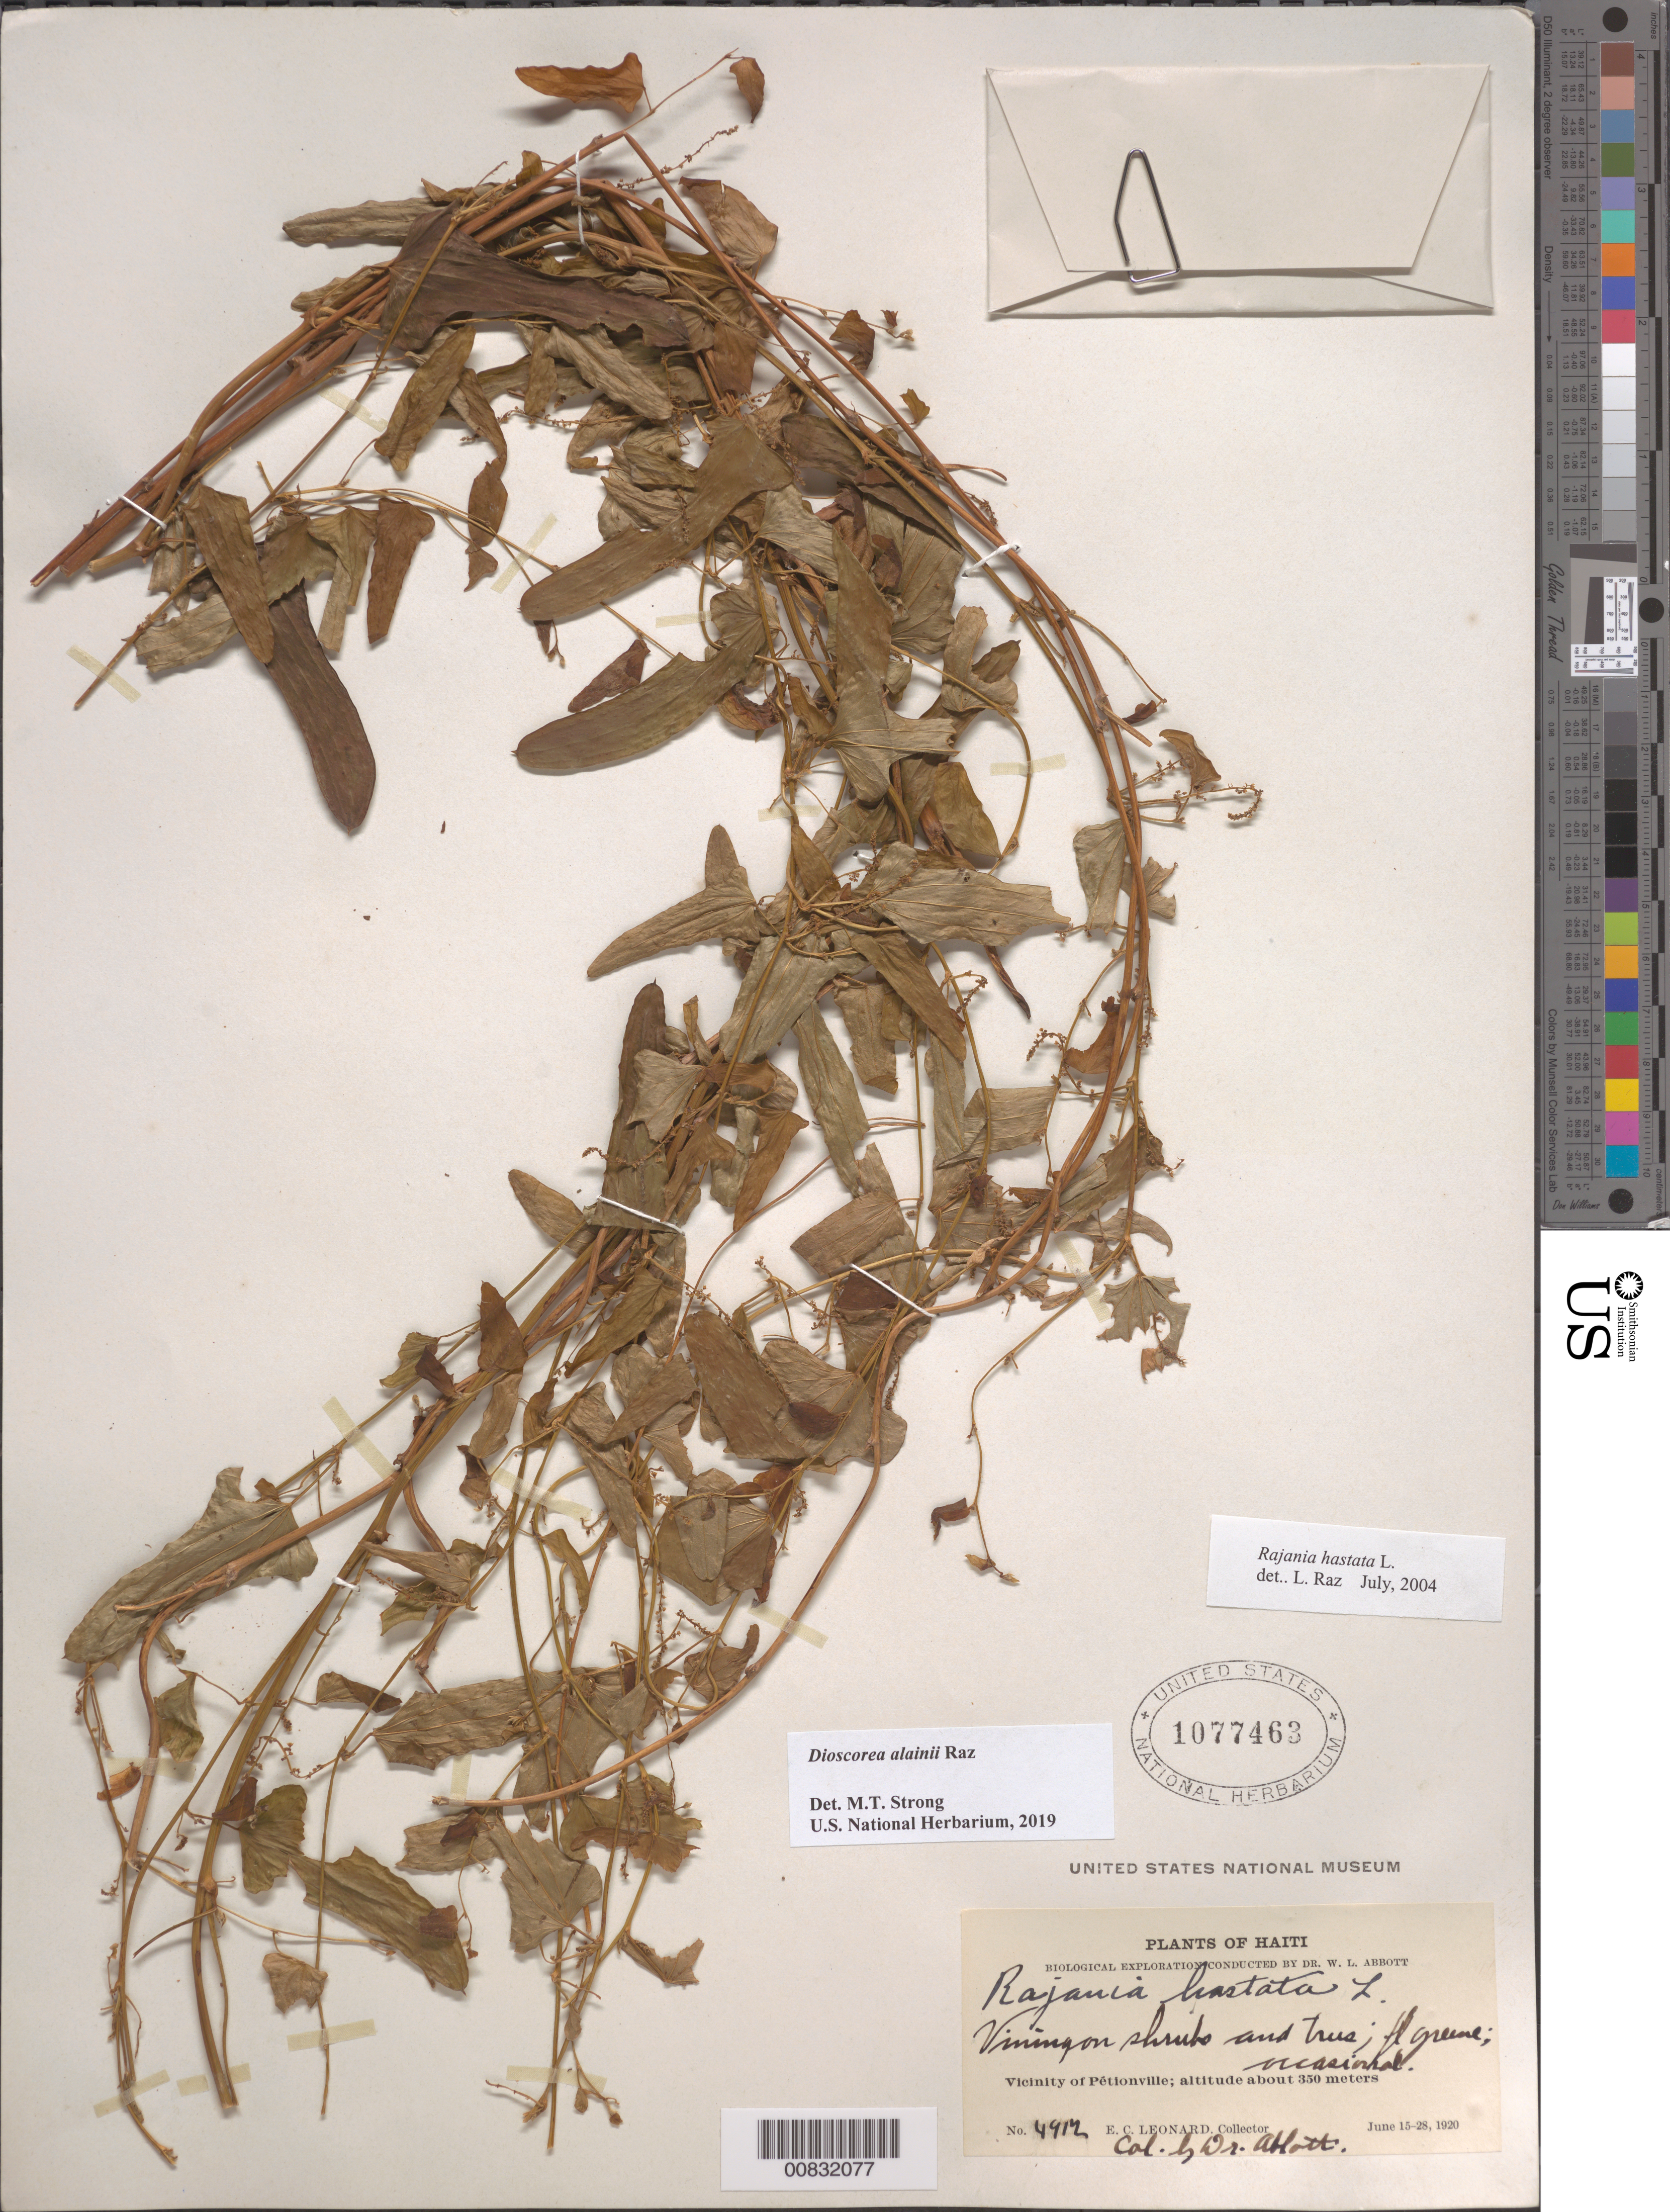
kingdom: Plantae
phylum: Tracheophyta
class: Liliopsida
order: Dioscoreales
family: Dioscoreaceae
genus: Dioscorea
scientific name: Dioscorea alainii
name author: Raz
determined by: Strong, M. T., (US), Smithsonian Institution - National Museum of Natural History (UNITED STATES)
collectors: E. C. Leonard & W. L. Abbott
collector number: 4912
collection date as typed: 15 Jun 1920 to 28 Jun 1920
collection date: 1920-06-15/1920-06-28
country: Haiti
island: Hispaniola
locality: Vicinity of Pétionville.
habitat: Vining on shrubs and trees.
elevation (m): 350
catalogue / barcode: US 1077463